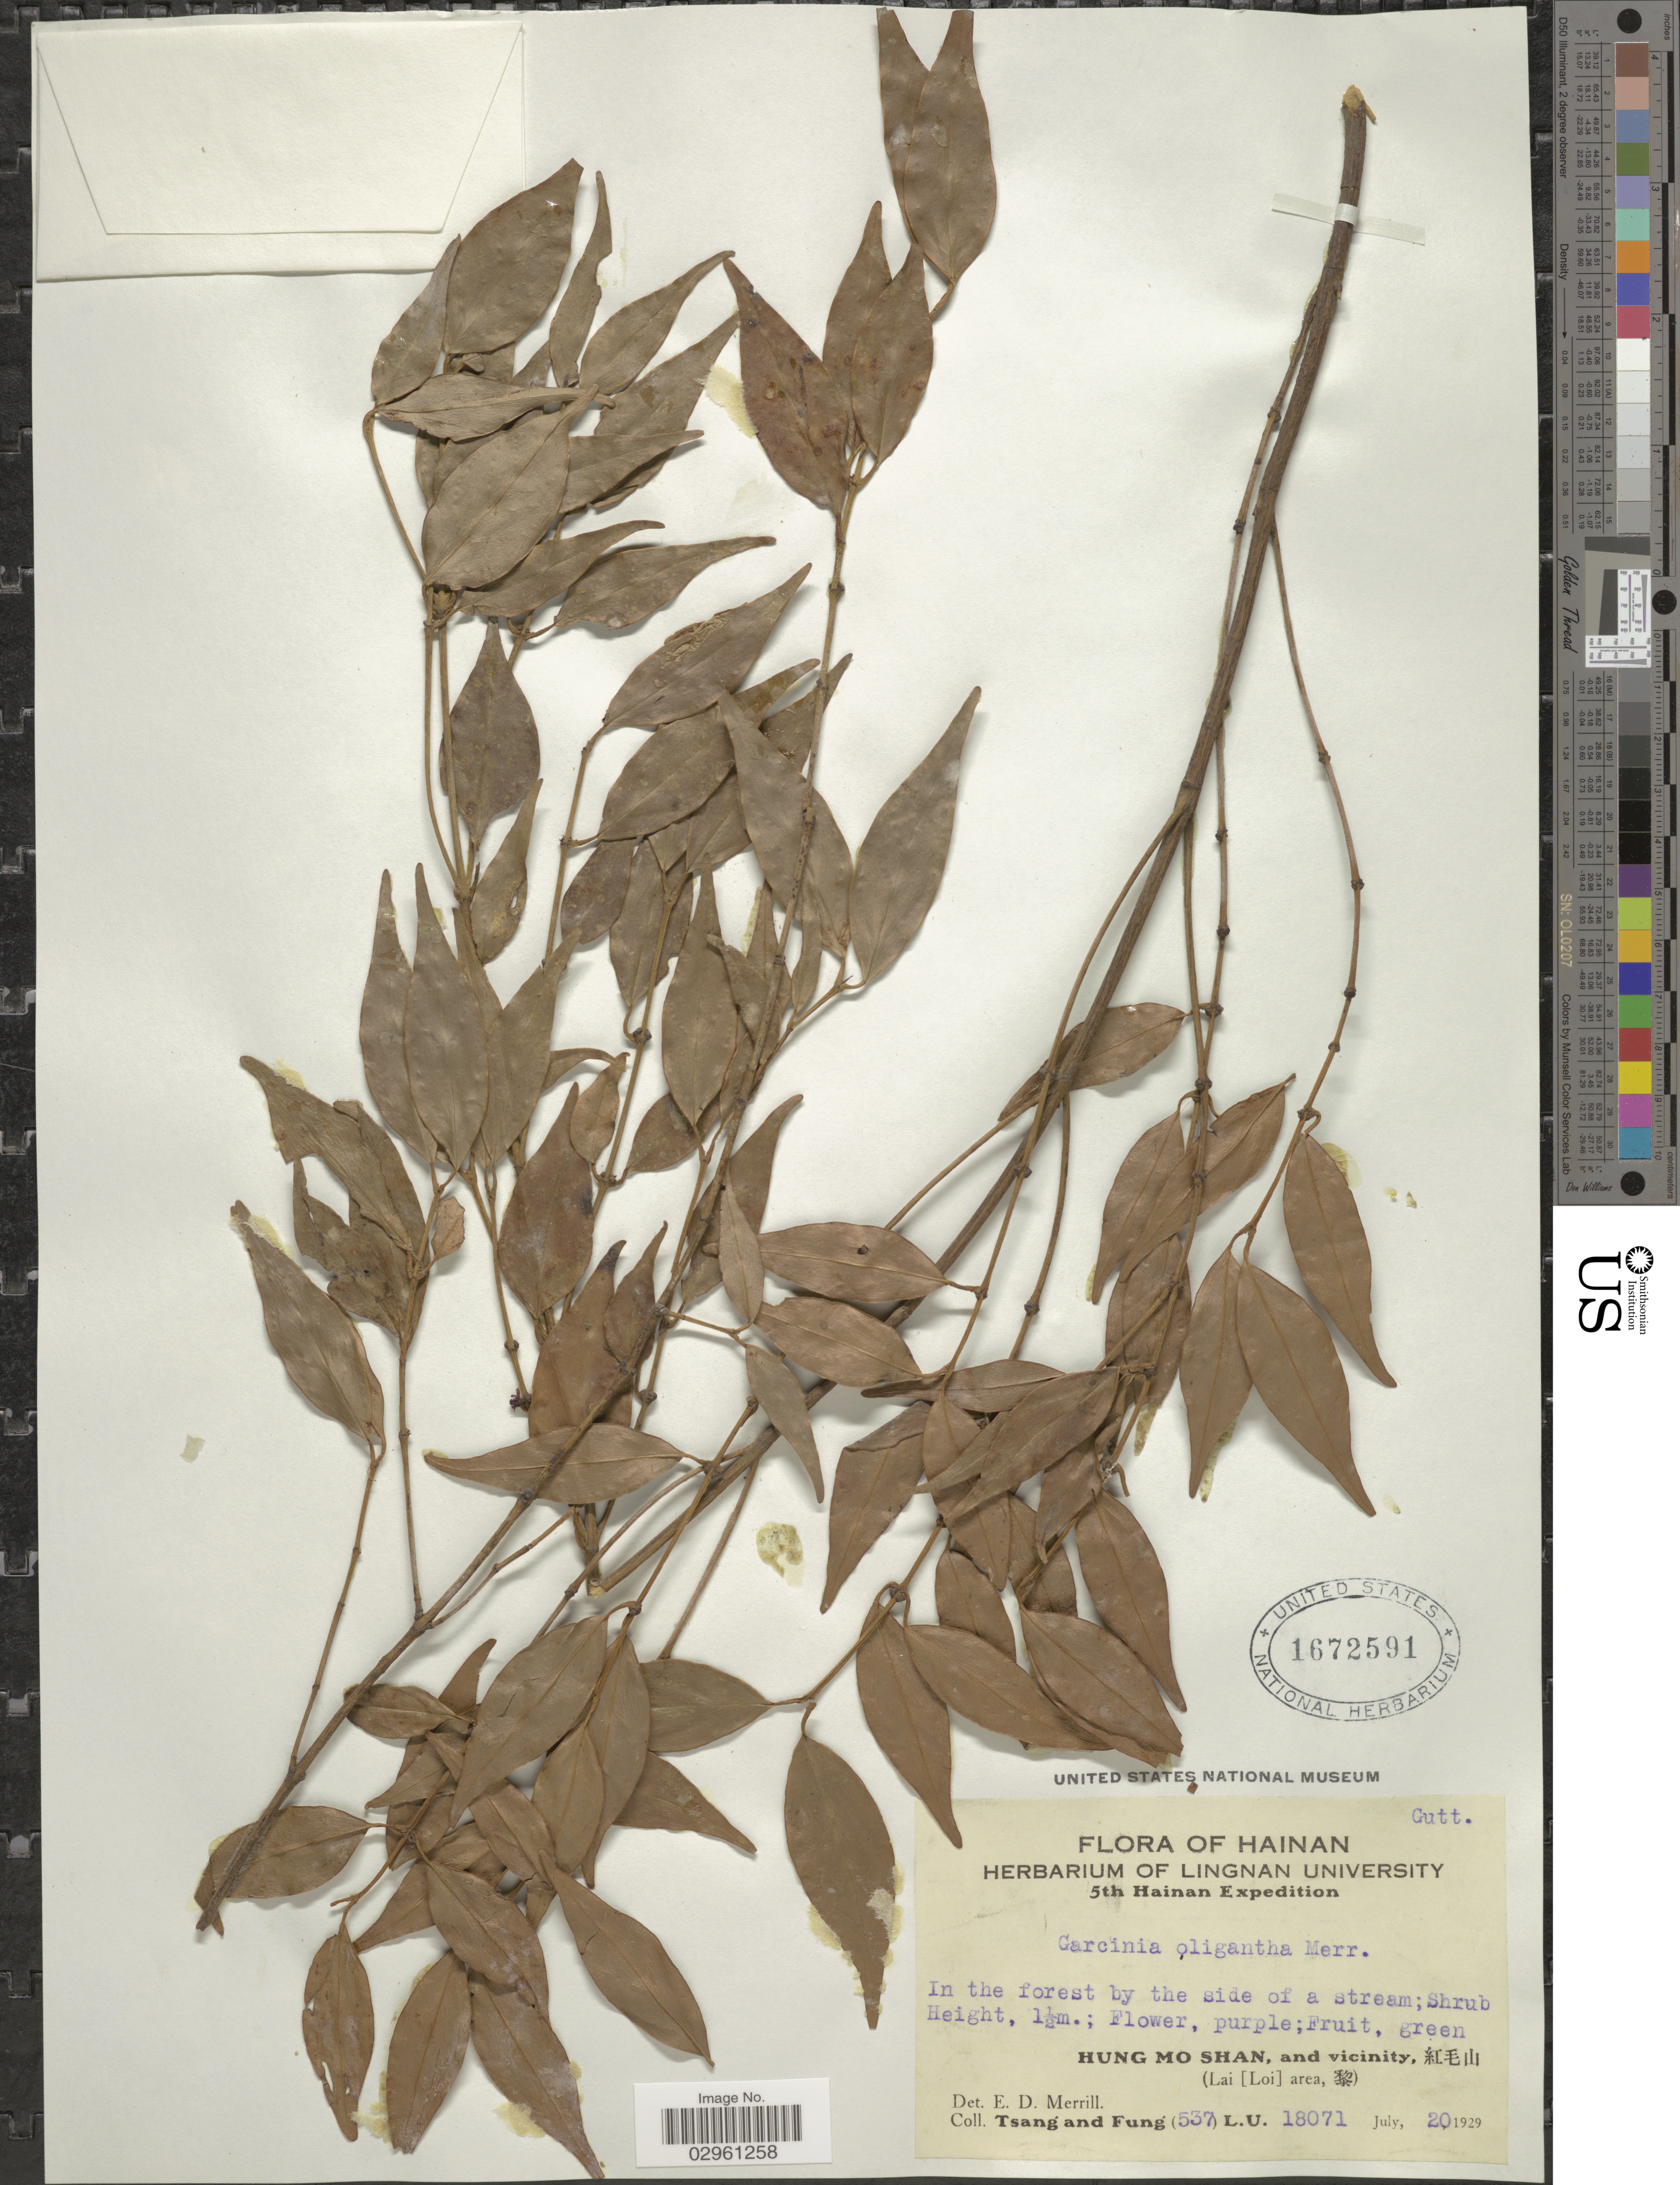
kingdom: Plantae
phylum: Tracheophyta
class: Magnoliopsida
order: Malpighiales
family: Clusiaceae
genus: Garcinia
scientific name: Garcinia oligantha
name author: Merr.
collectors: -- Tsang & Fung, --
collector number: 537 L.U. 18071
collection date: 1929-07-20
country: China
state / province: Hainan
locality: In the forest by the side of a stream. Hung Mo Shan, and vicinity, (Lai [Loi] area)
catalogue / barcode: US 1672591